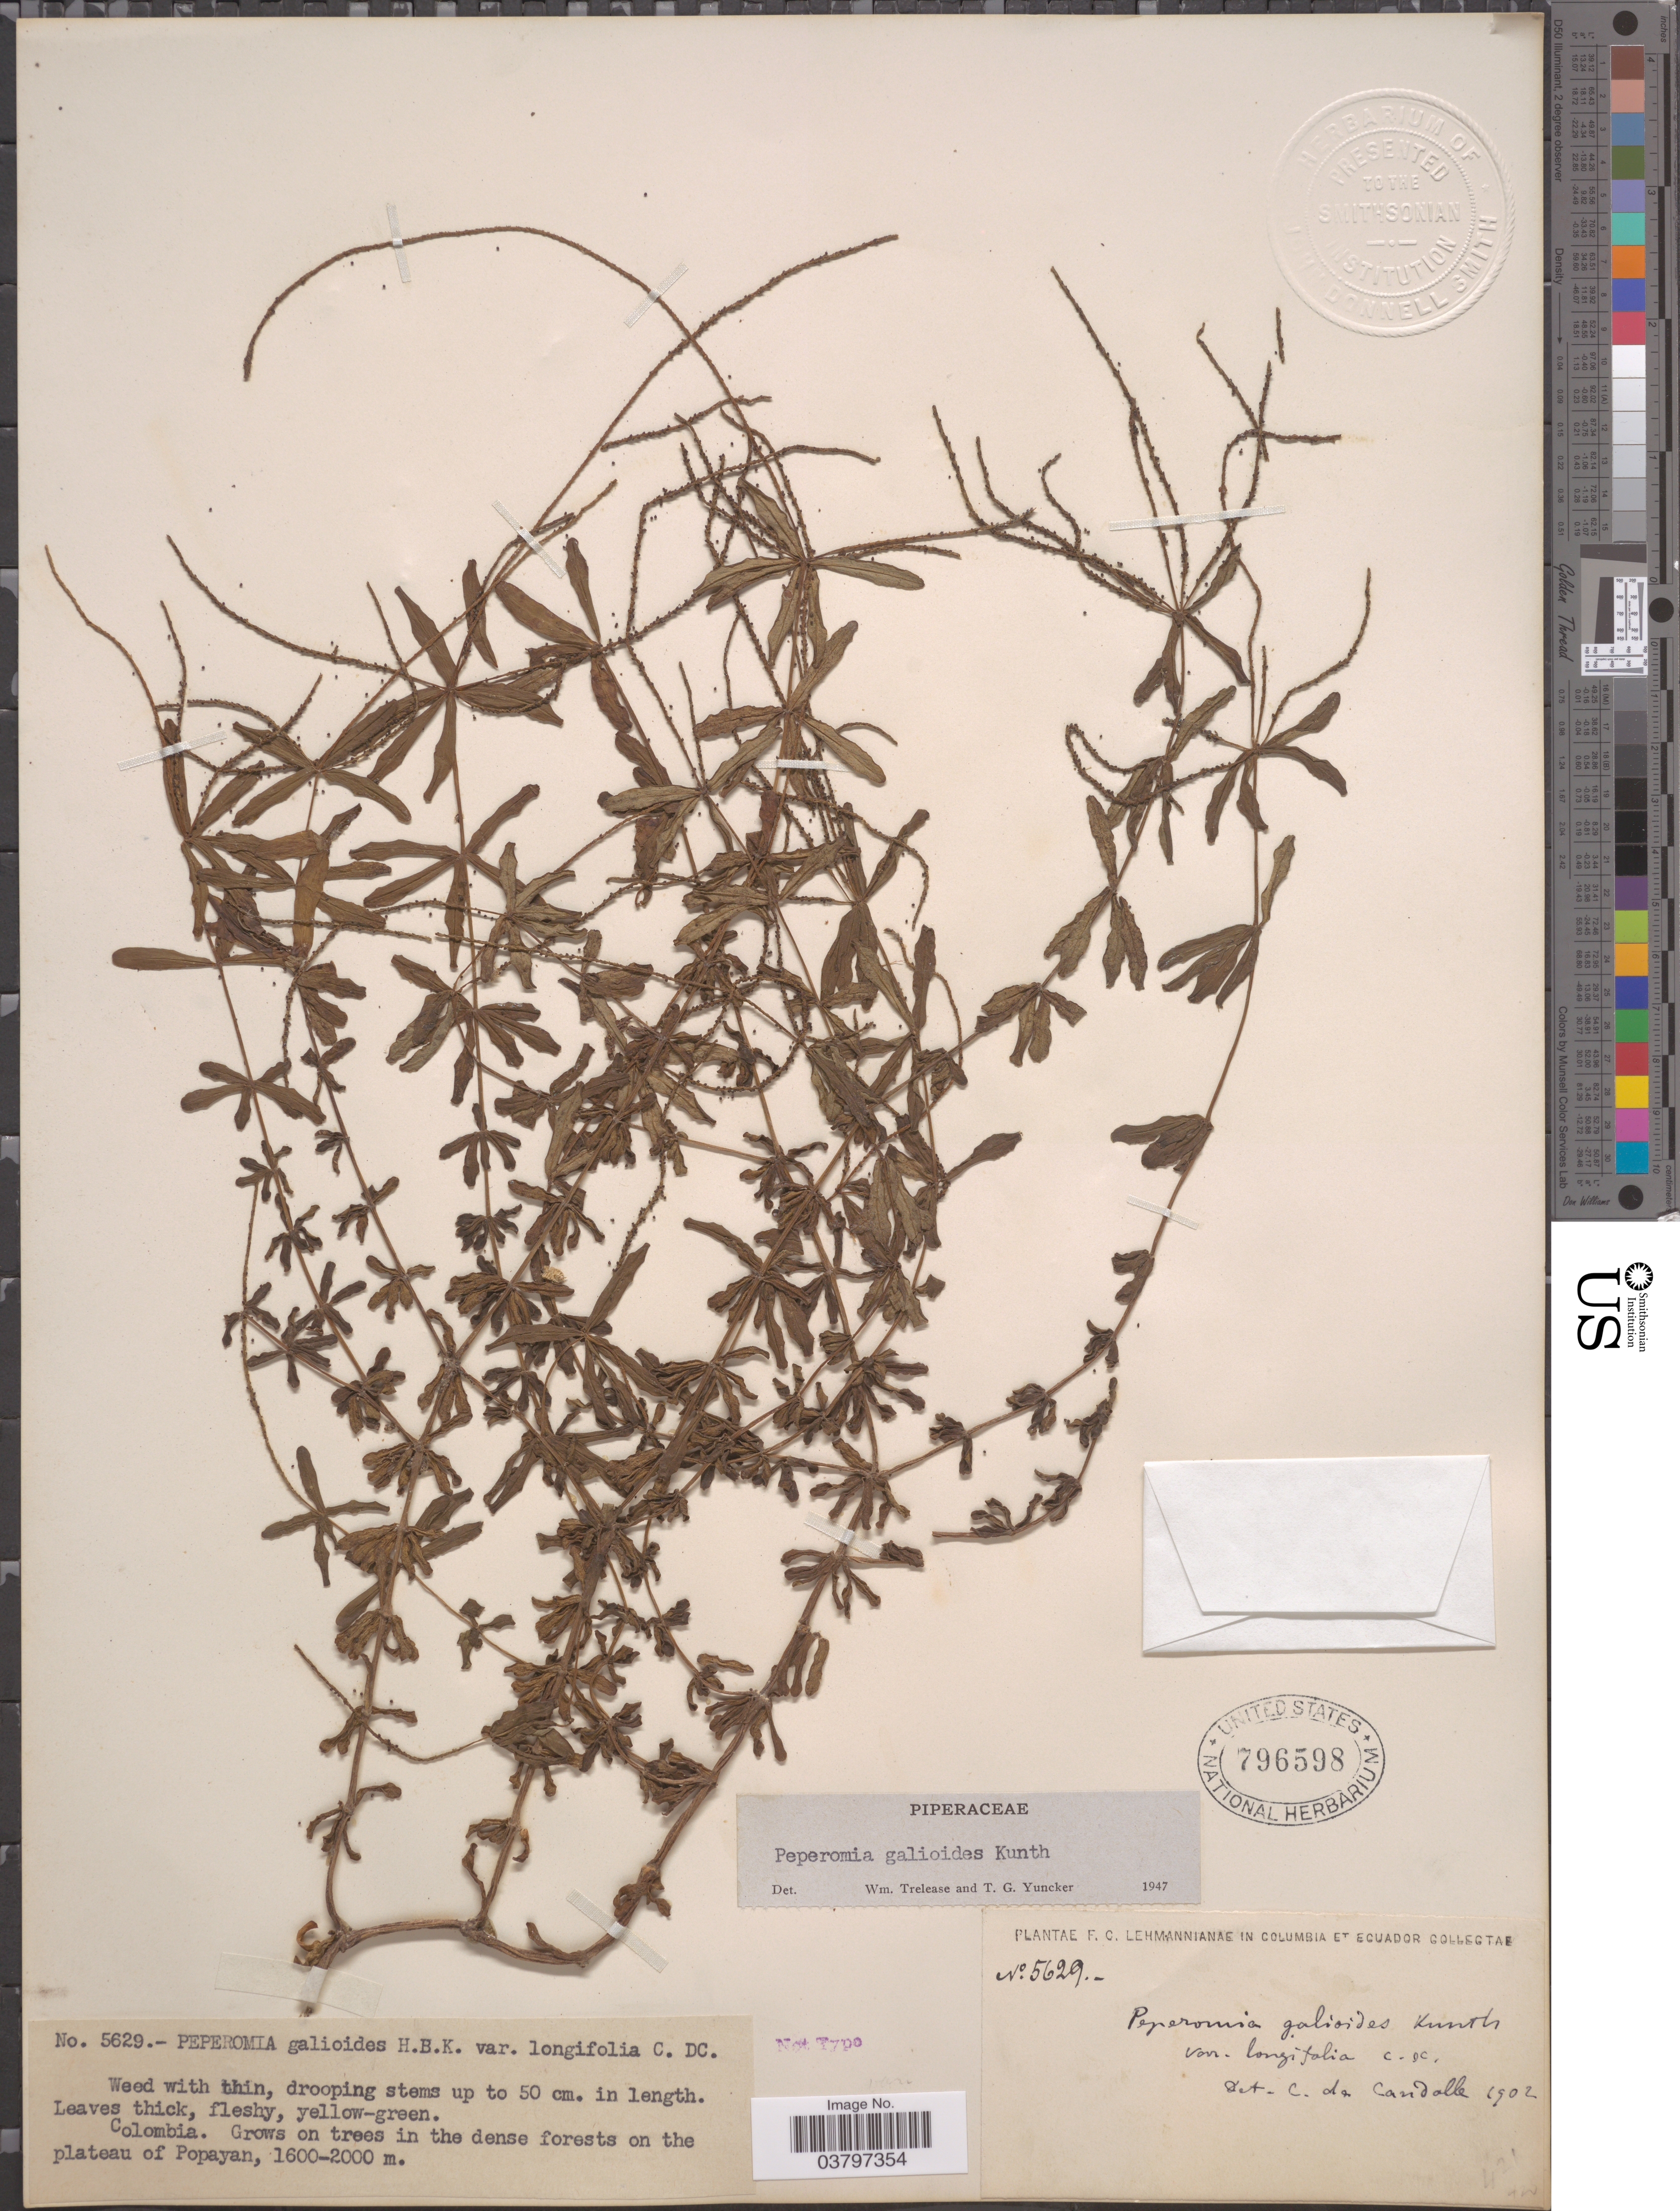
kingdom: Plantae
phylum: Tracheophyta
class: Magnoliopsida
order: Piperales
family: Piperaceae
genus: Peperomia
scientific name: Peperomia galioides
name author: Kunth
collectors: F. C. Lehmann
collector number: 5629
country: Colombia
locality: On the plateau of Popayan.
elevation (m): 1600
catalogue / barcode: US 796598